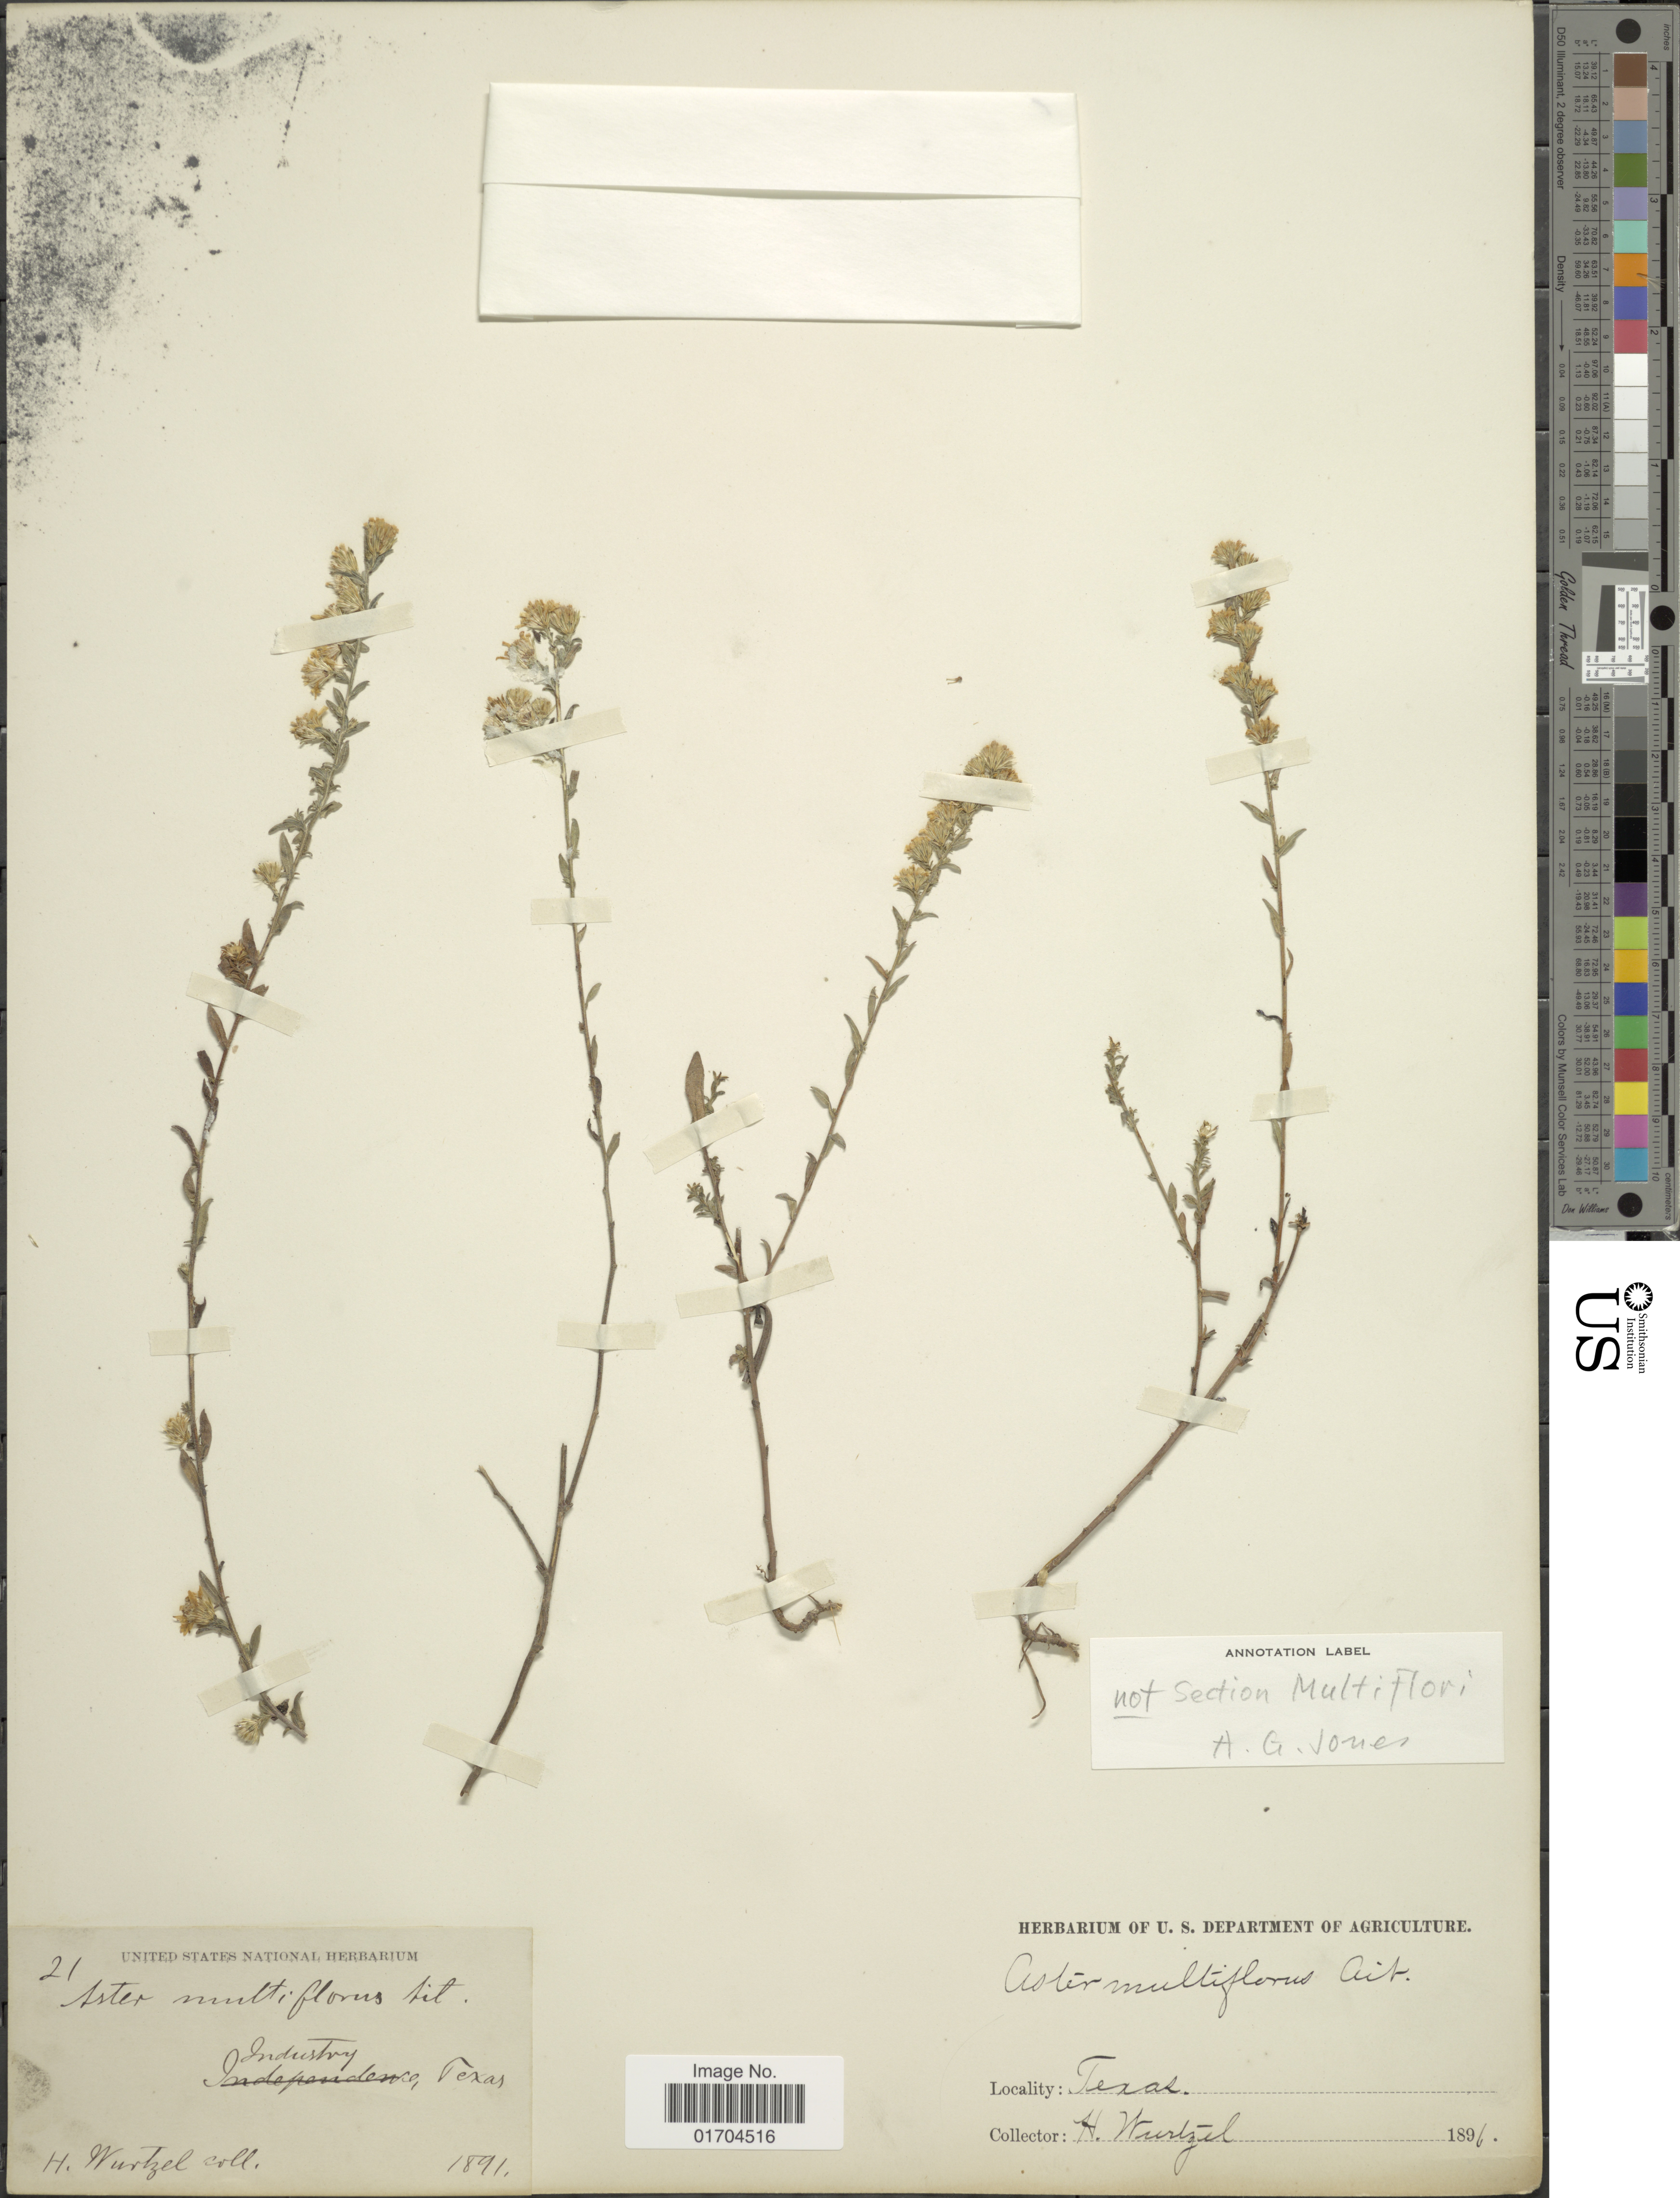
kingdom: Plantae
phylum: Tracheophyta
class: Magnoliopsida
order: Asterales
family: Asteraceae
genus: Symphyotrichum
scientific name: Symphyotrichum sp.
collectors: H. Wurtzel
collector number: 21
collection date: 1891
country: United States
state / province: Texas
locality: Industry